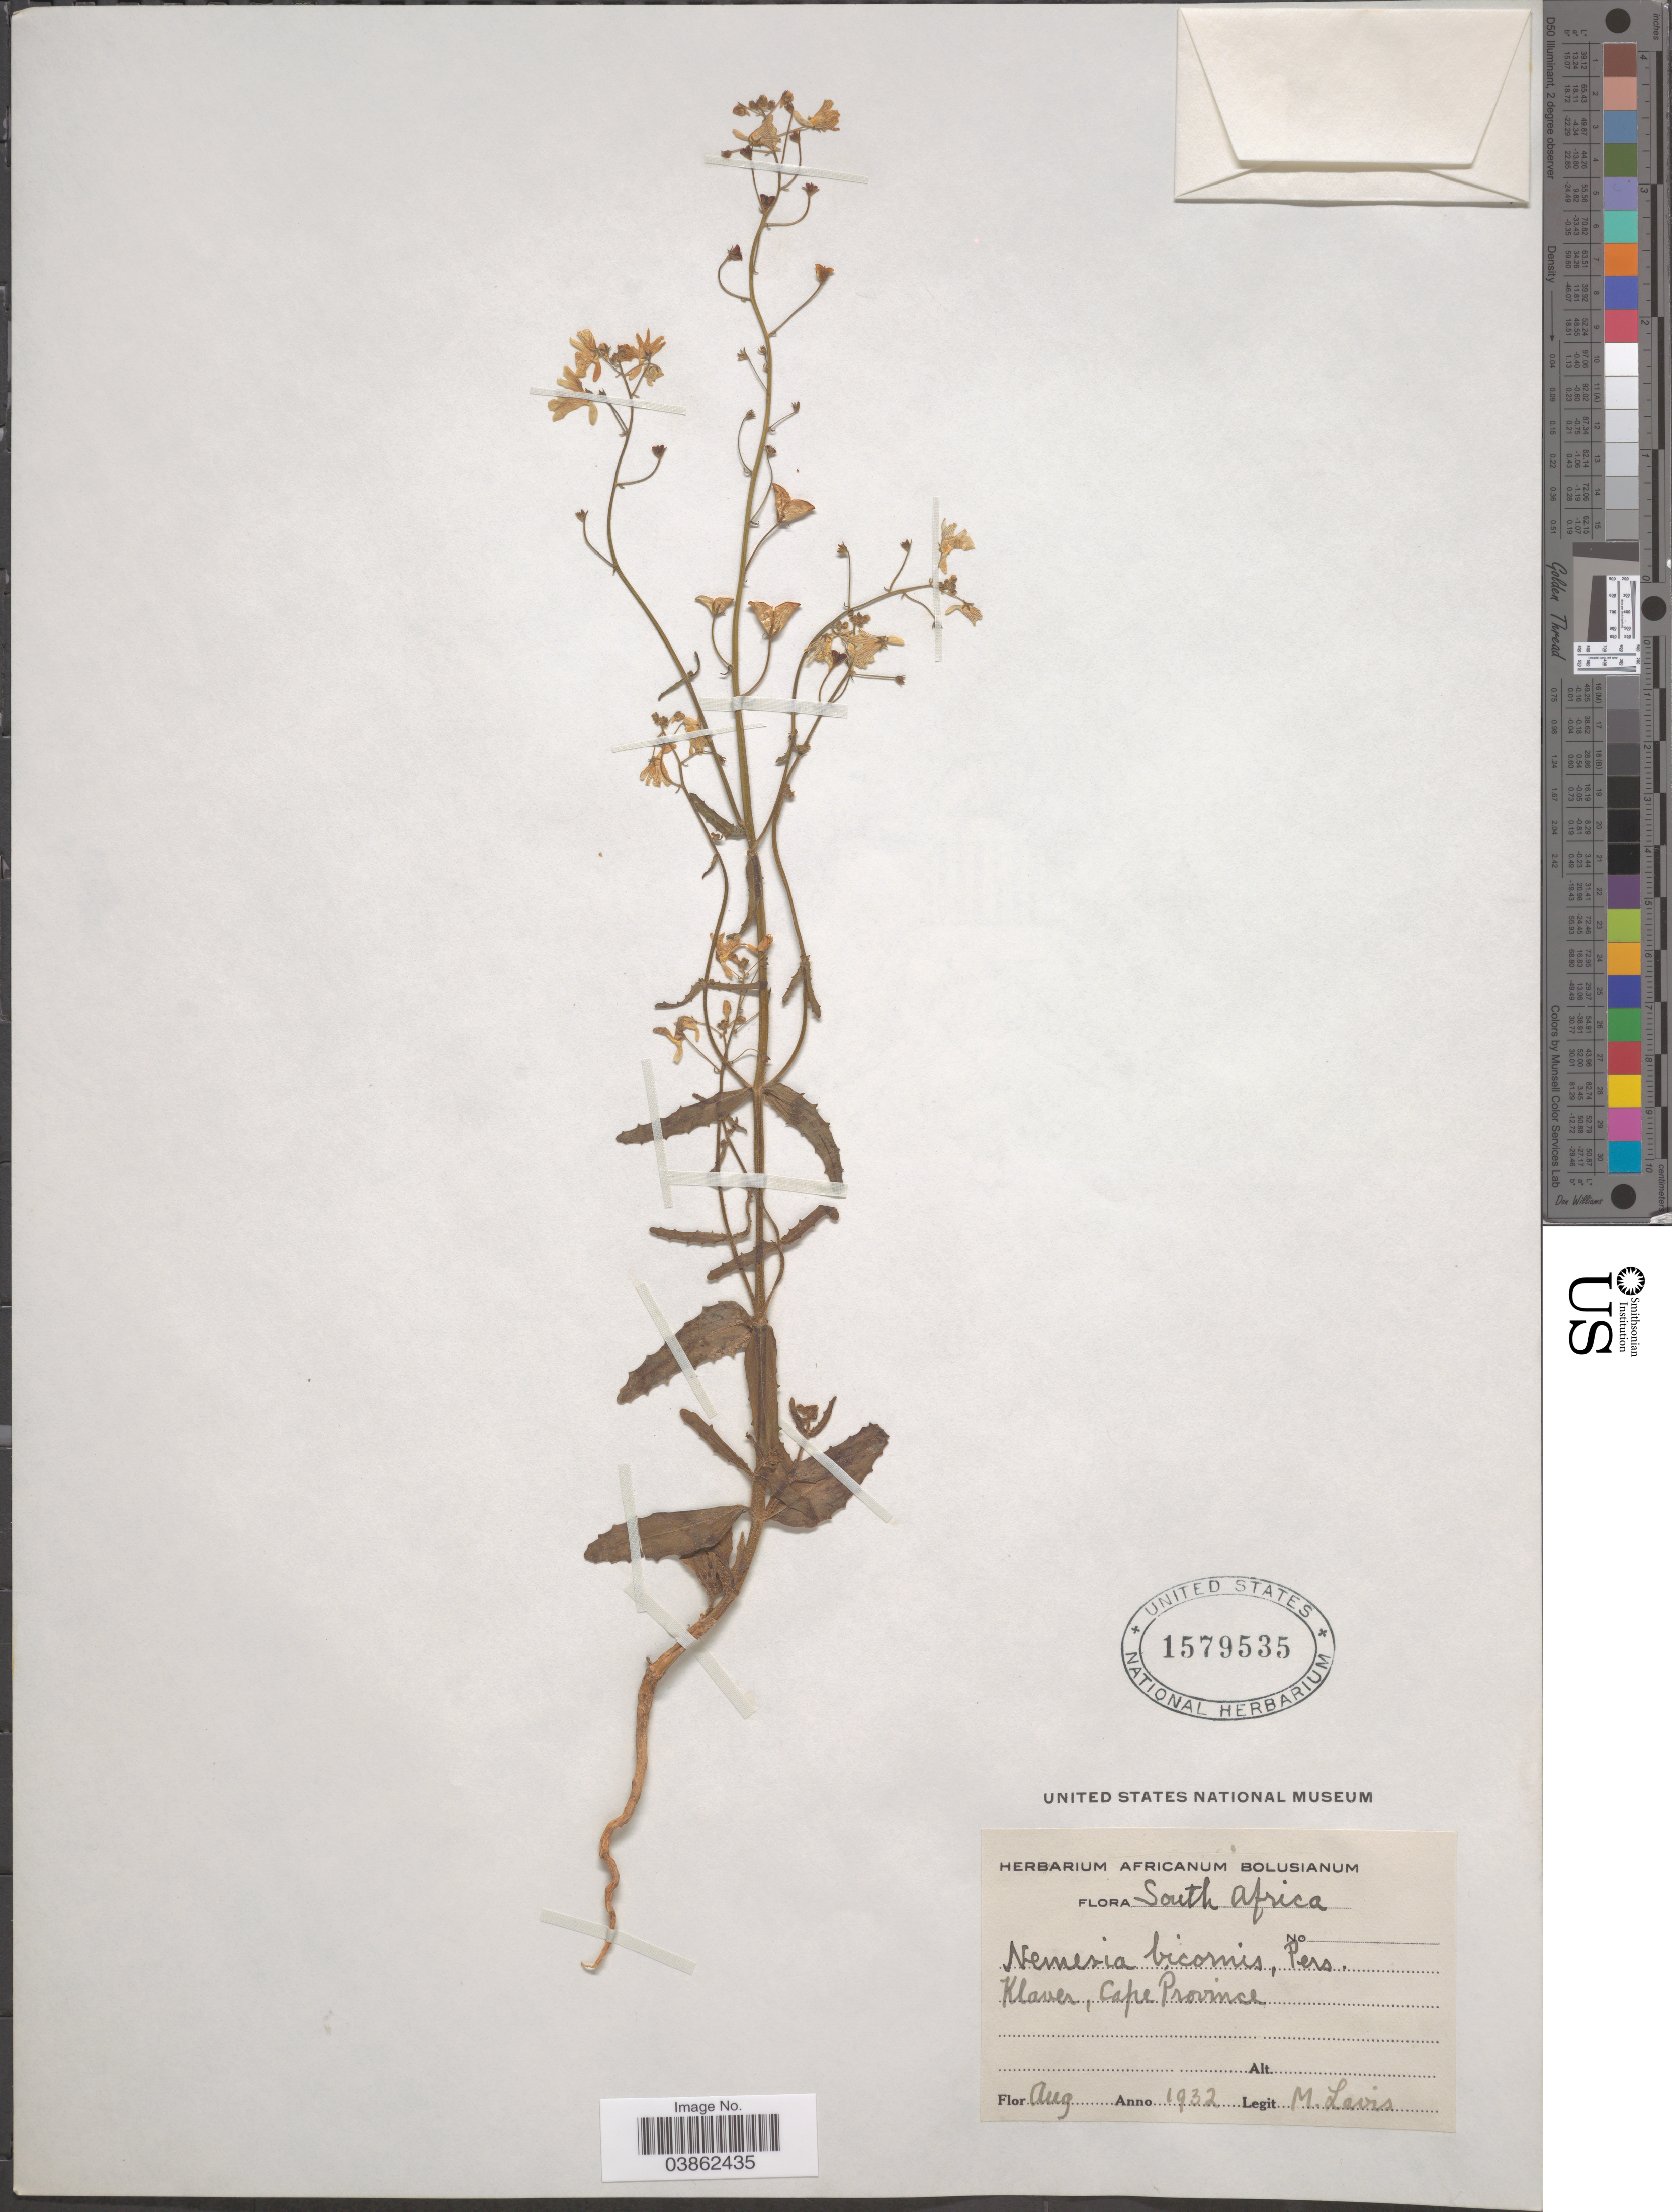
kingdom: Plantae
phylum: Tracheophyta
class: Magnoliopsida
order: Lamiales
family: Scrophulariaceae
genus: Nemesia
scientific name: Nemesia bicornis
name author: Pers.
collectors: M. Lavis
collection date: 1932-08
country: South Africa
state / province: Western Cape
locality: Klaver.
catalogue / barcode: US 1579535